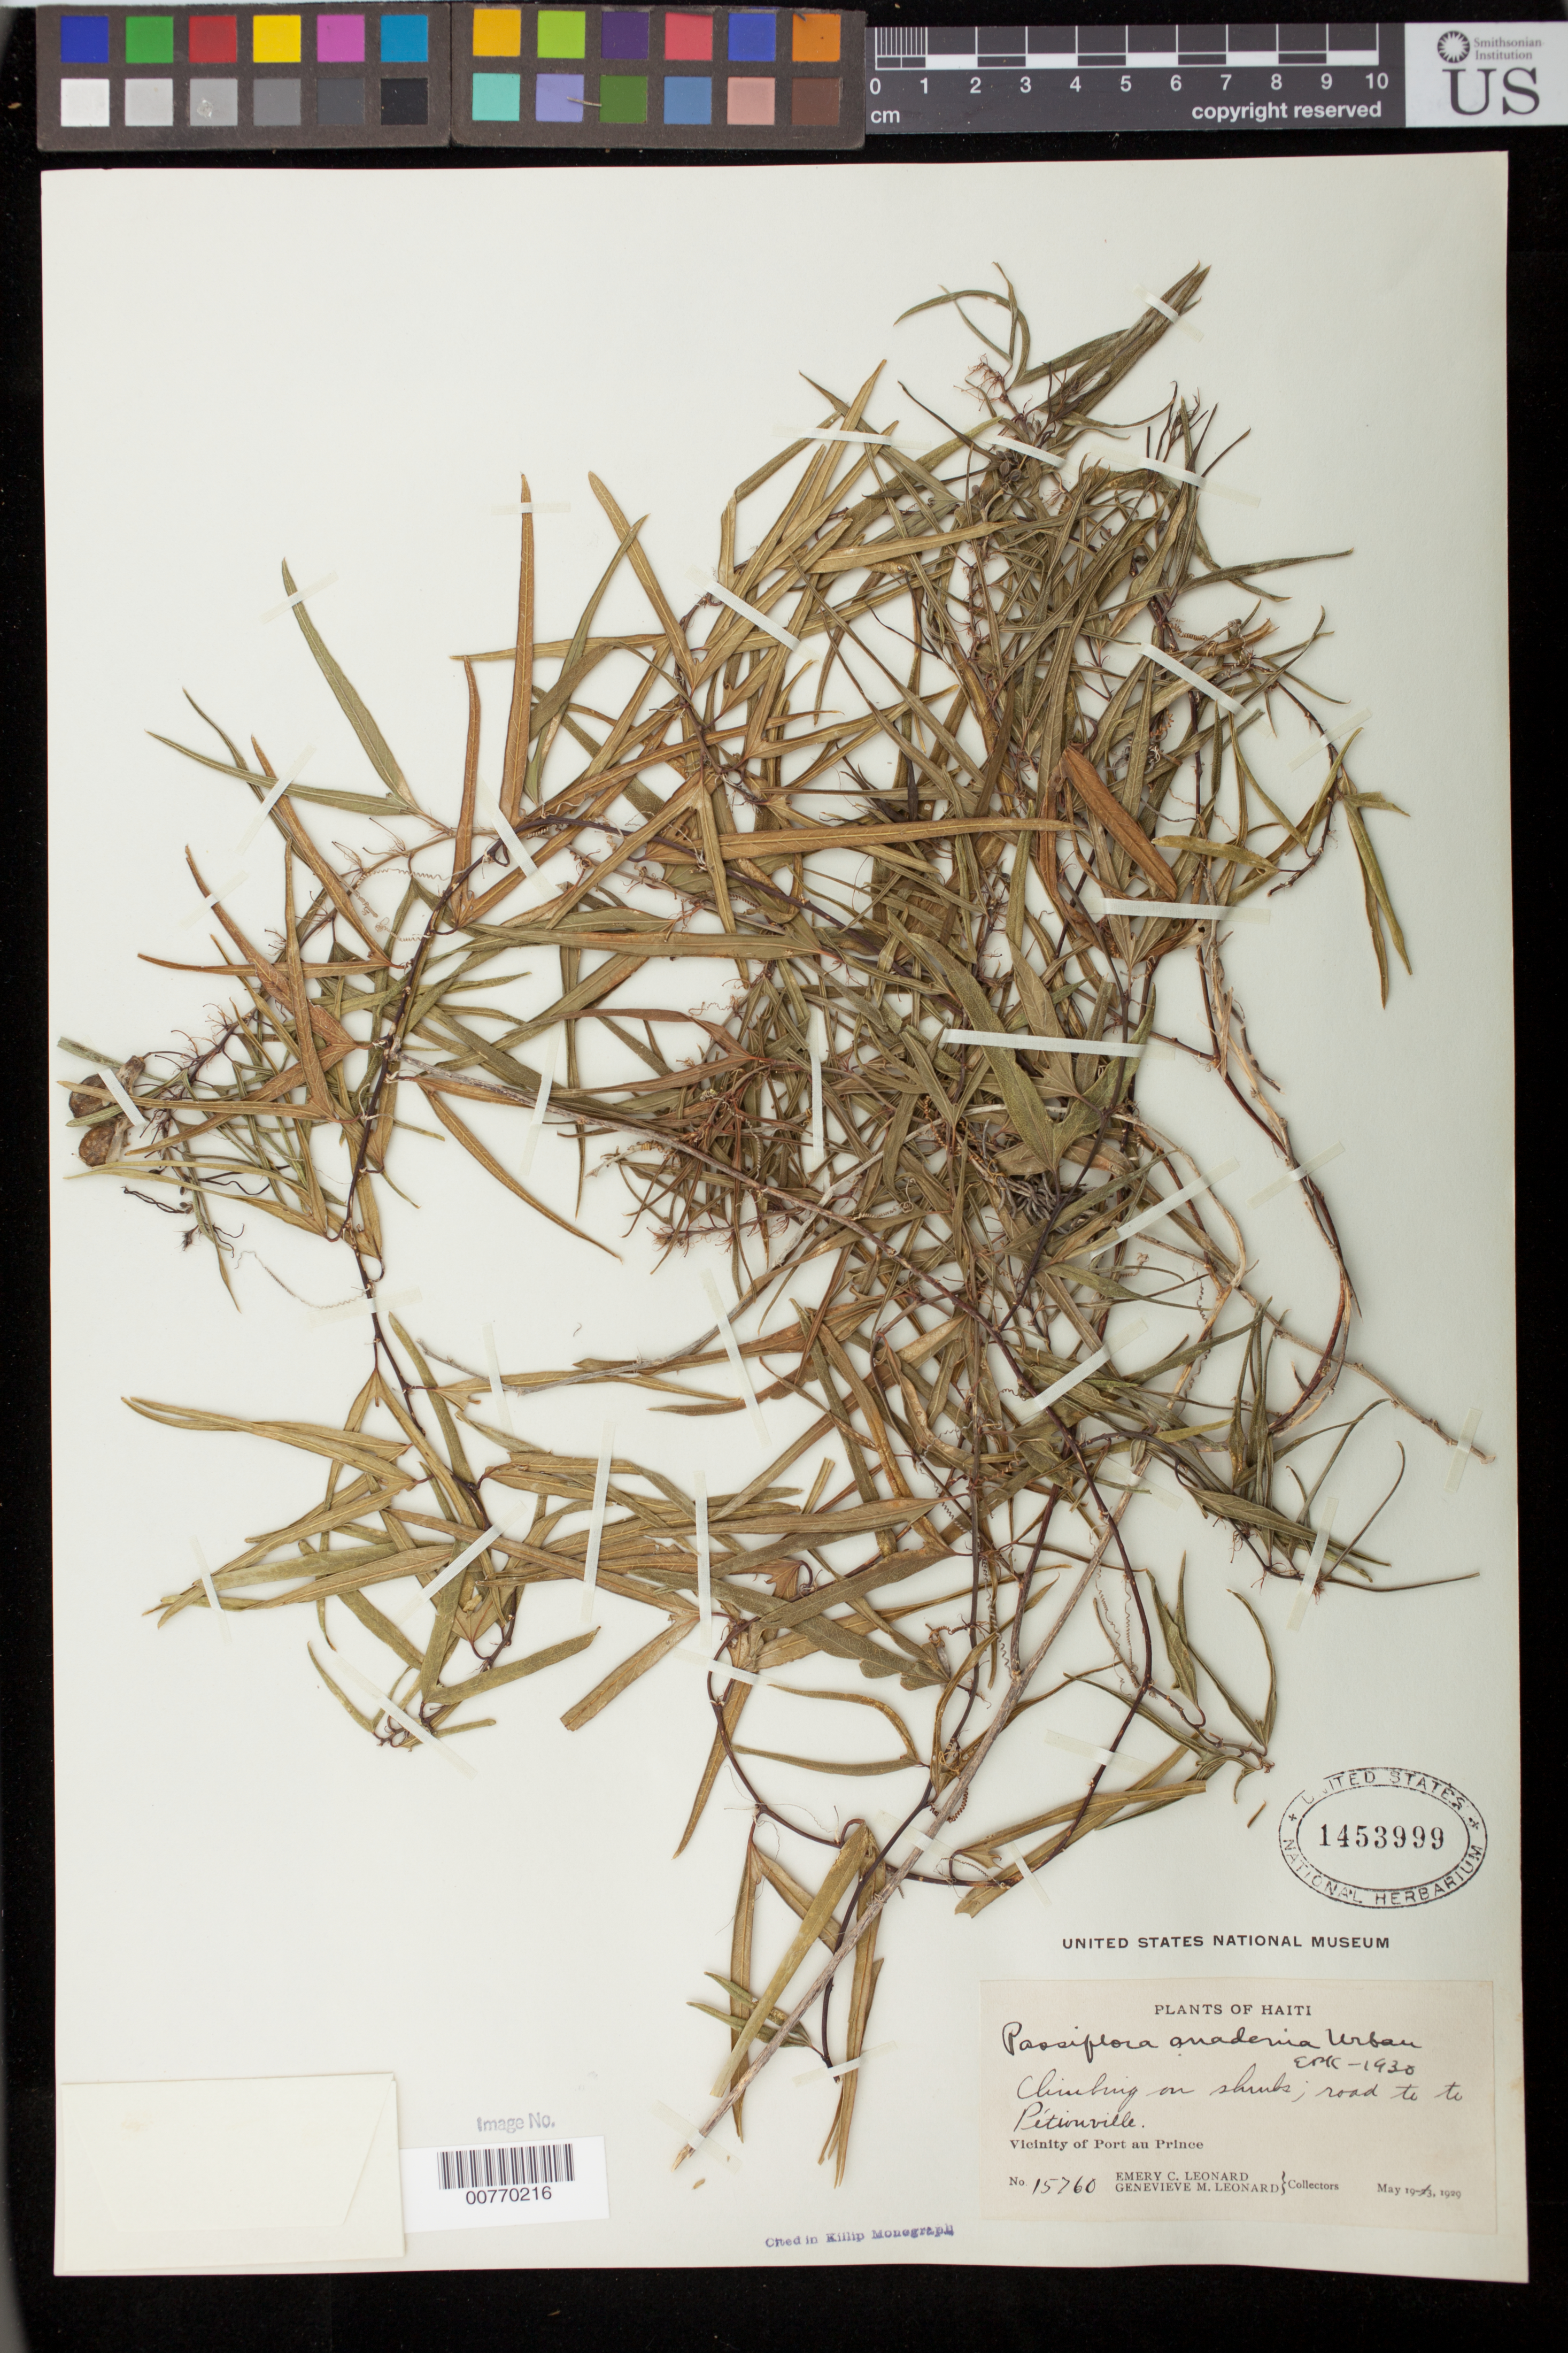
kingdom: Plantae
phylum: Tracheophyta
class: Magnoliopsida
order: Malpighiales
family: Passifloraceae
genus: Passiflora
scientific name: Passiflora anadenia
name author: Urb.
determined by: Killip, Ellsworth P.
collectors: E. C. Leonard & G. M. Leonard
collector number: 15760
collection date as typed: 19 May 1929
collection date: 1929-05-19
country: Haiti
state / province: Ouest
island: Hispaniola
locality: Vicinity of Port au Prince, road to Pétionville.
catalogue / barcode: US 1453999